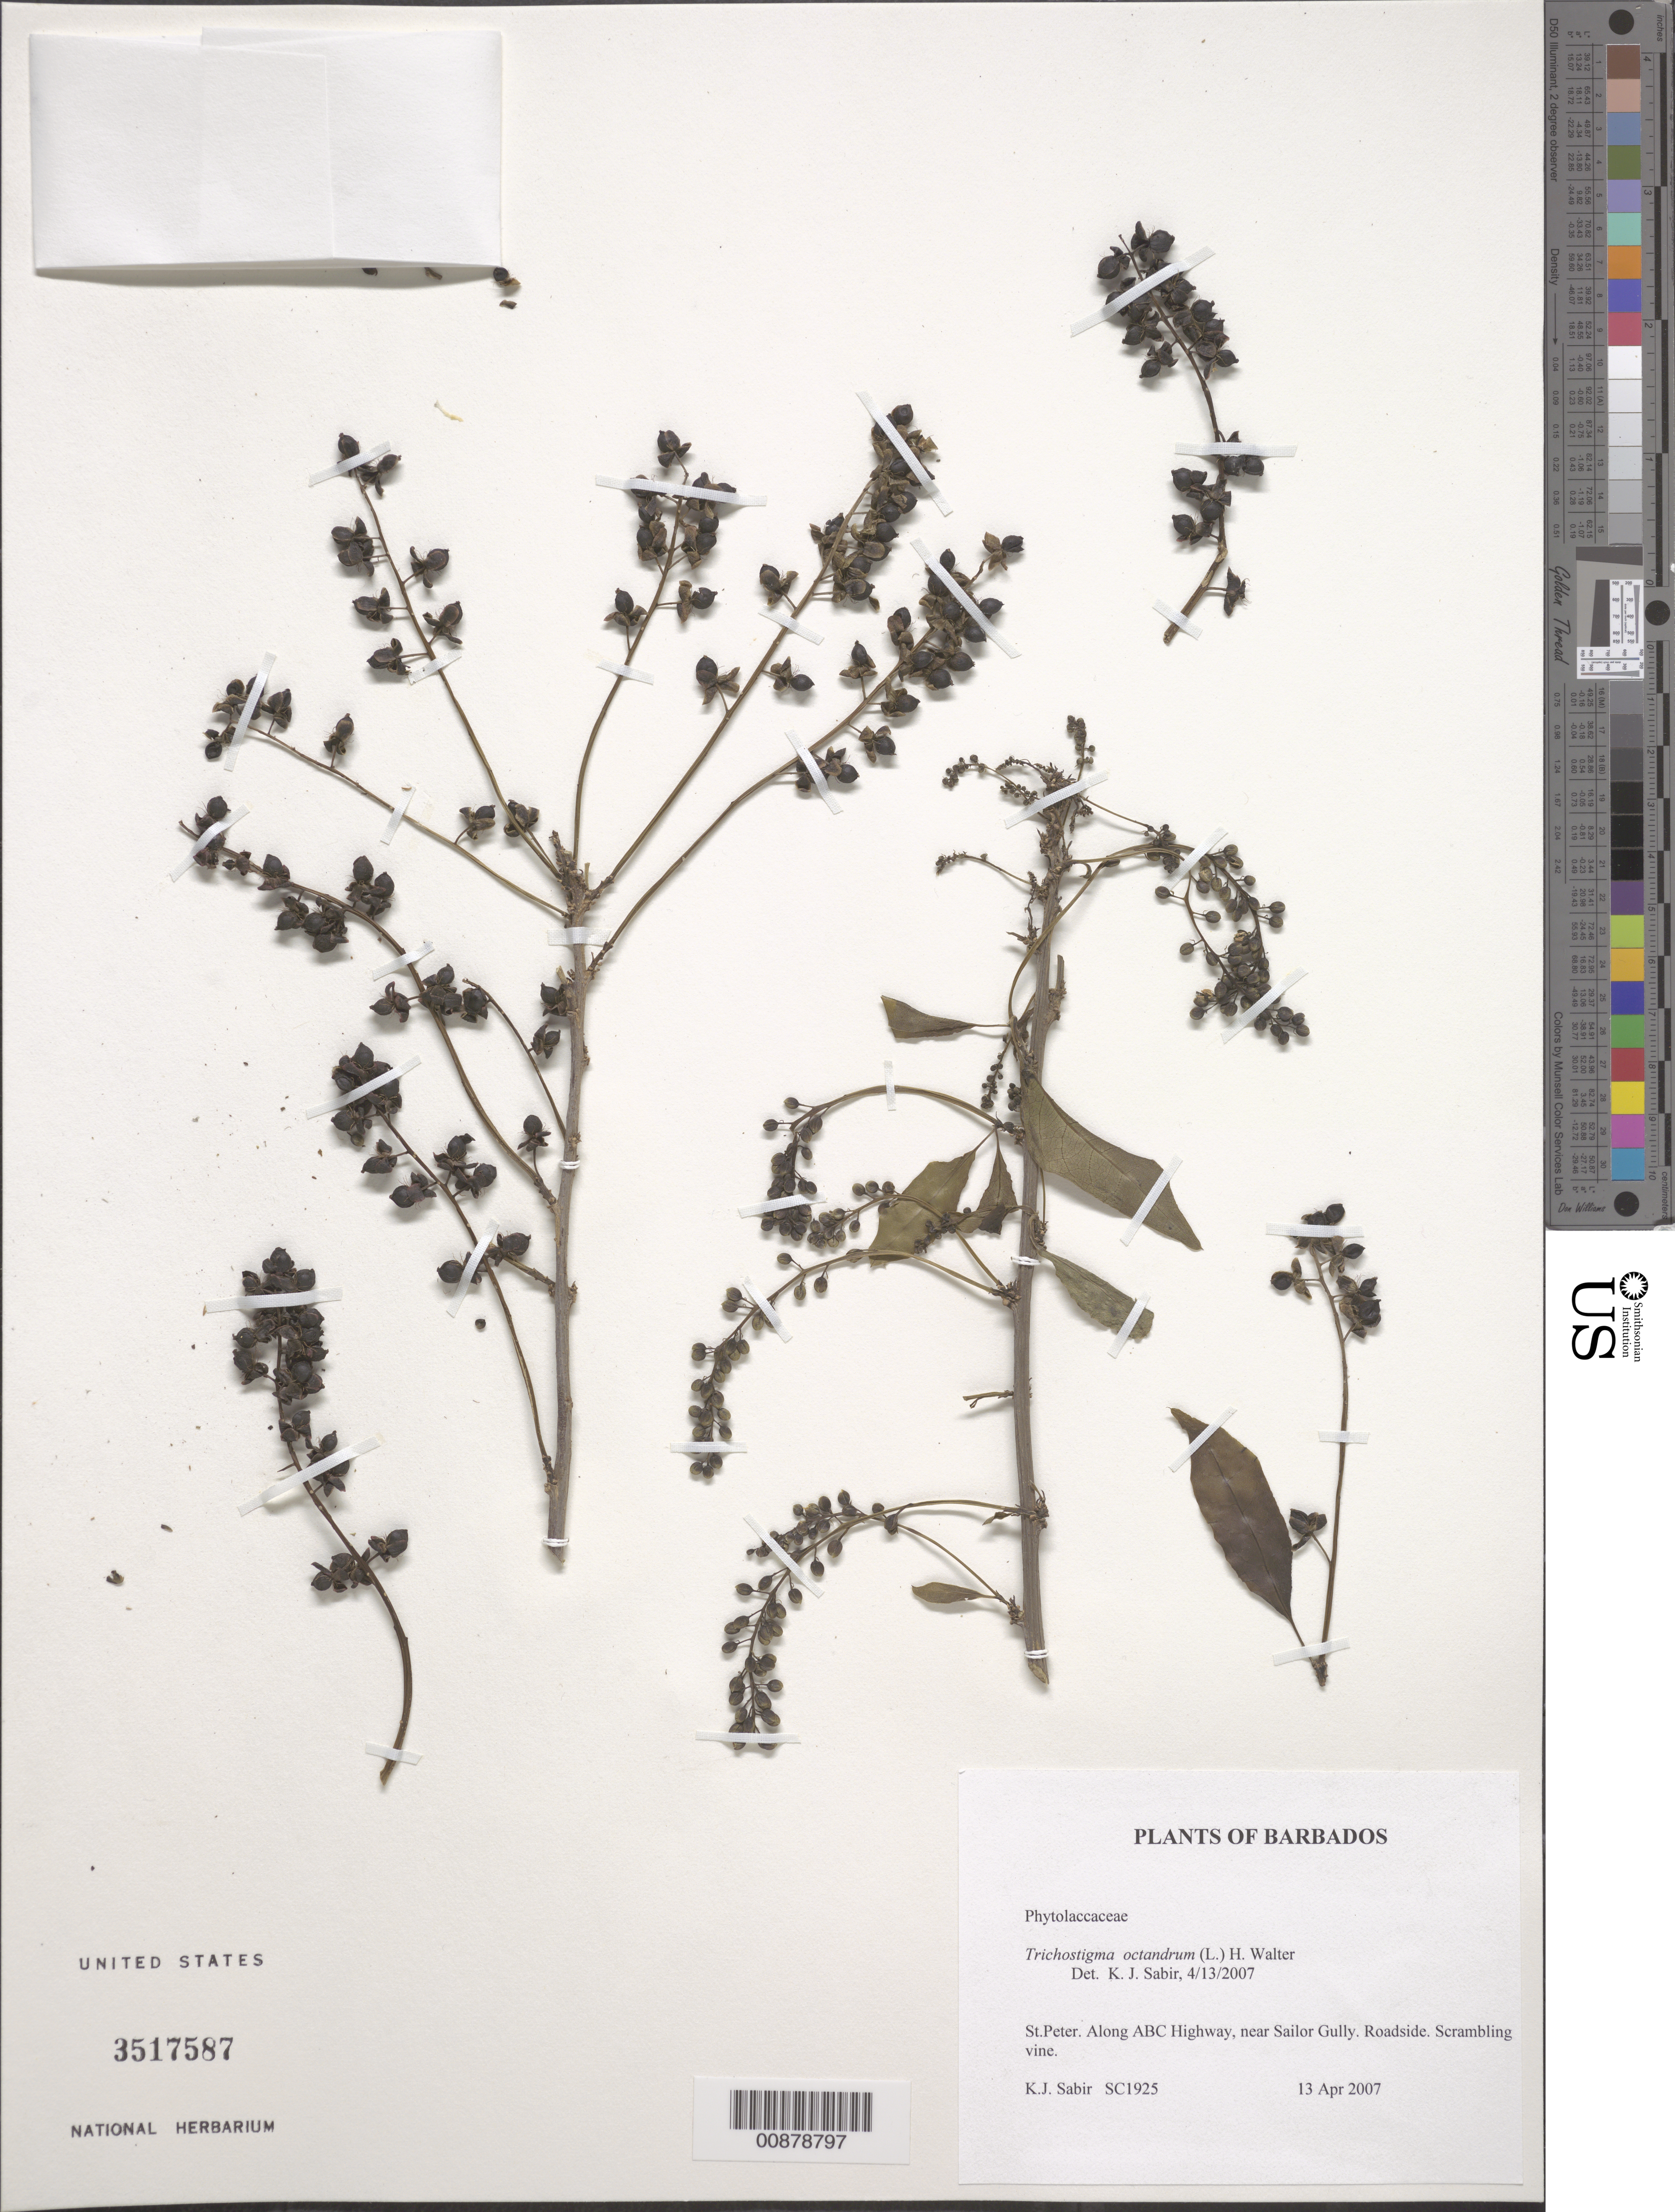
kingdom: Plantae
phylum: Tracheophyta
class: Magnoliopsida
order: Caryophyllales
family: Phytolaccaceae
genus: Trichostigma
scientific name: Trichostigma octandrum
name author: (L.) H. Walter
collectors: K. Sabir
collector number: SC 1925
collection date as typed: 13 Apr 2007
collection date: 2007-04-13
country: Barbados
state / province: Saint Peter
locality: Along ABC Highway, near Sailor Gully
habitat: Roadside.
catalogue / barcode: US 3517587